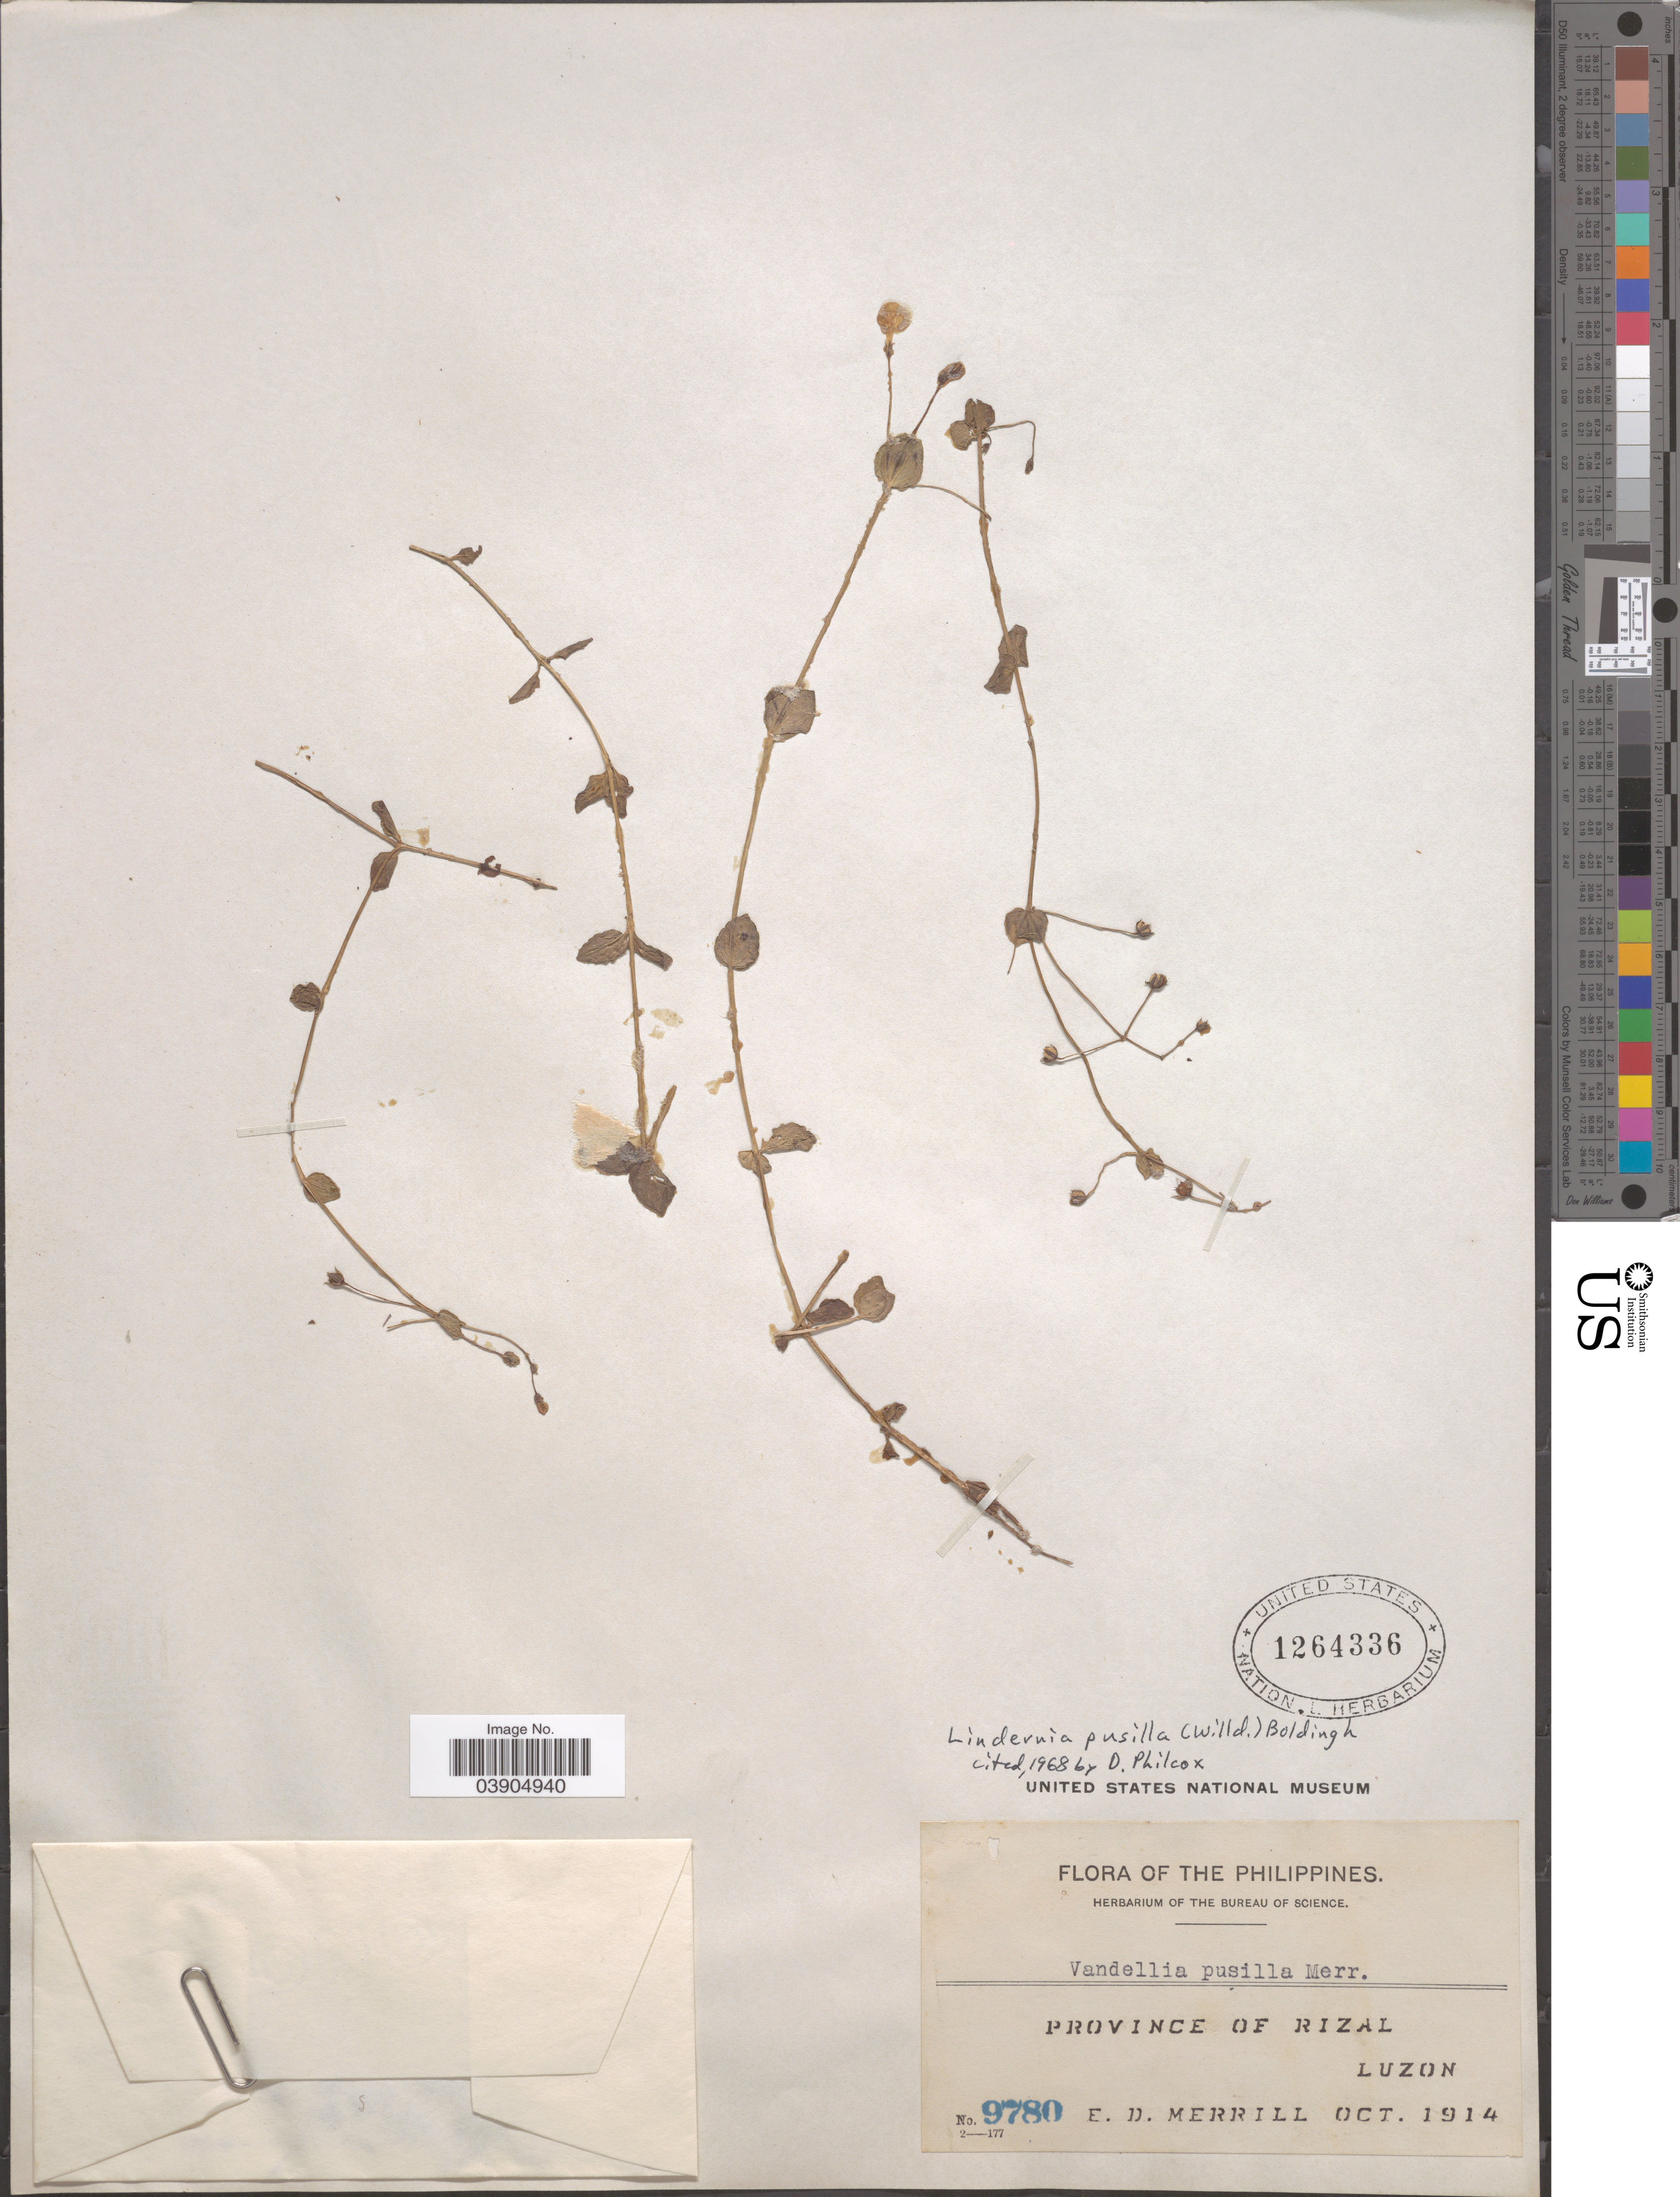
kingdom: Plantae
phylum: Tracheophyta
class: Magnoliopsida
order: Lamiales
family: Linderniaceae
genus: Lindernia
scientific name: Lindernia pusilla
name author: (Willd.) Bold.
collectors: E. D. Merrill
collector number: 9780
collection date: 1914-10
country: Philippines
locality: Province of Rizal, Luzon.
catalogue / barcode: US 1264336